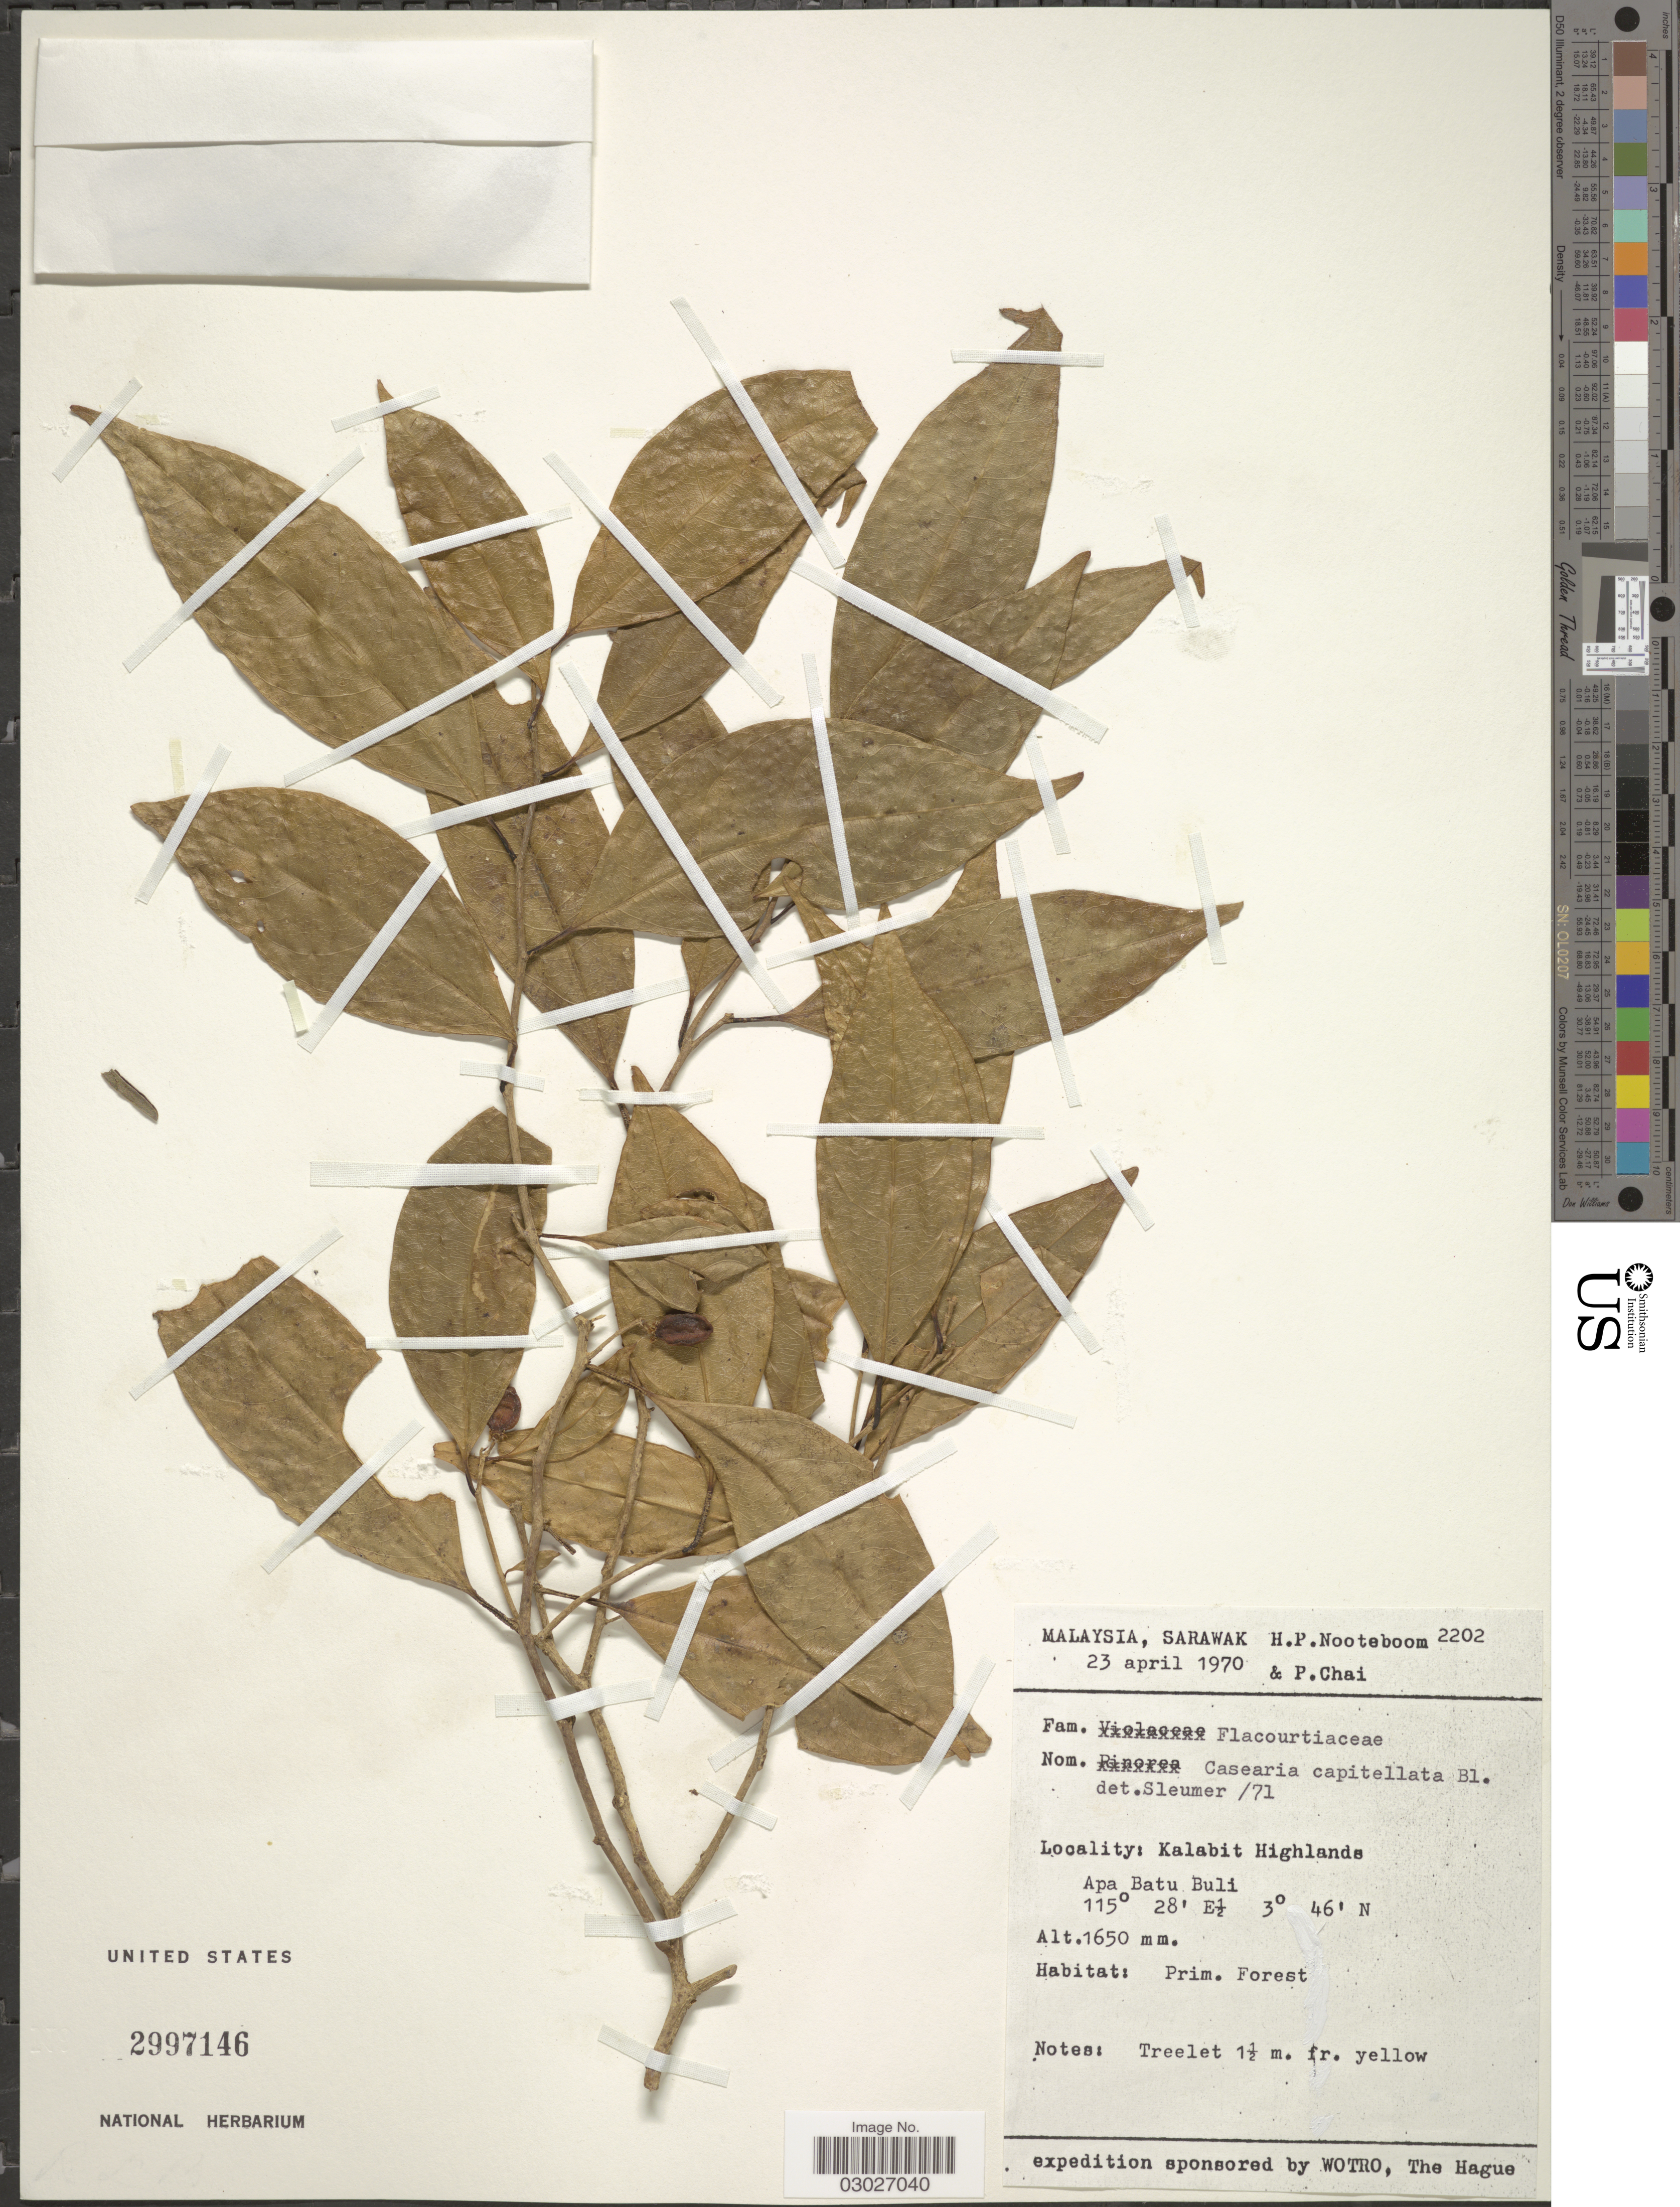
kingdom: Plantae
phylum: Tracheophyta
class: Magnoliopsida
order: Malpighiales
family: Salicaceae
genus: Casearia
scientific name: Casearia capitellata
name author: Blume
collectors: H. P. Nooteboom & P. Chai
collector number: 2202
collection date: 1970-04-23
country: Malaysia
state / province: Sarawak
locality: Kalabit Highlands. Apa Batu Buli.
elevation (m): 1650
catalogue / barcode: US 2997146